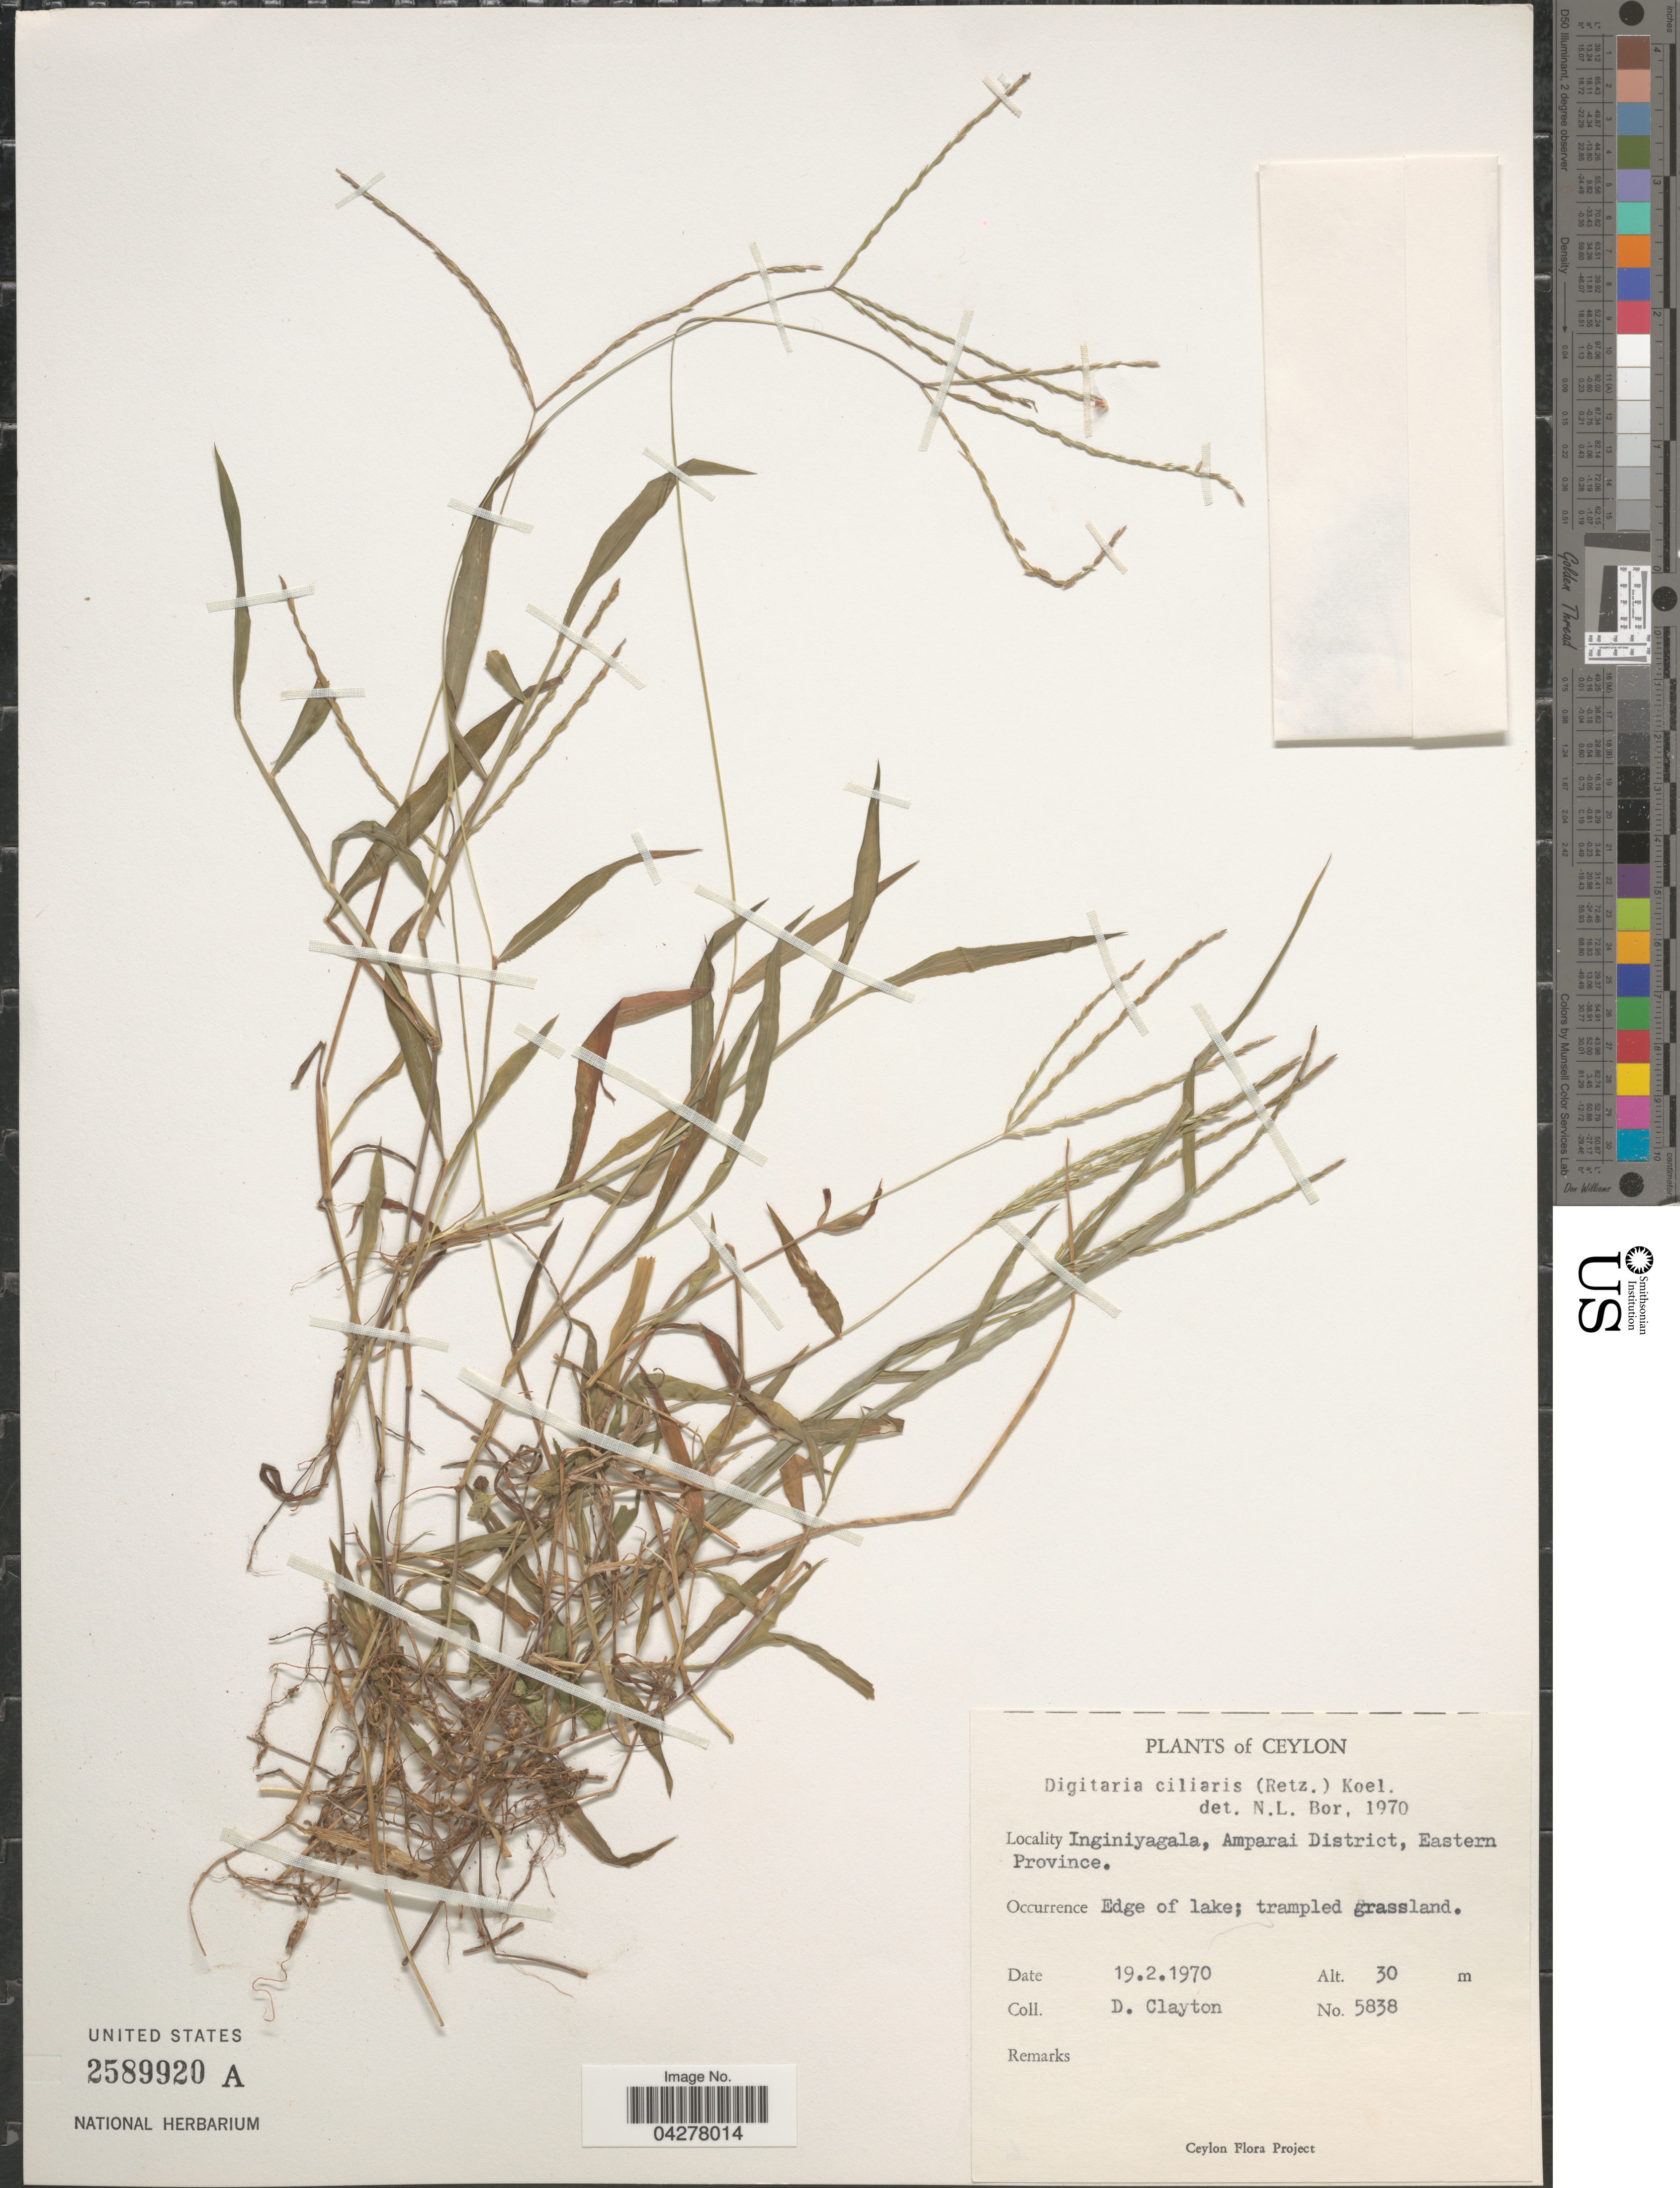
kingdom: Plantae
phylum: Tracheophyta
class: Liliopsida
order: Poales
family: Poaceae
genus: Digitaria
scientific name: Digitaria ciliaris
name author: (Retz.) Koeler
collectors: D. Clayton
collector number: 5838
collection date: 1970-02-19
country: Sri Lanka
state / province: Eastern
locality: Ceylon. Inginiyagala, Amparai District. Edge of lake.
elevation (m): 30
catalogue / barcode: US 2589920A